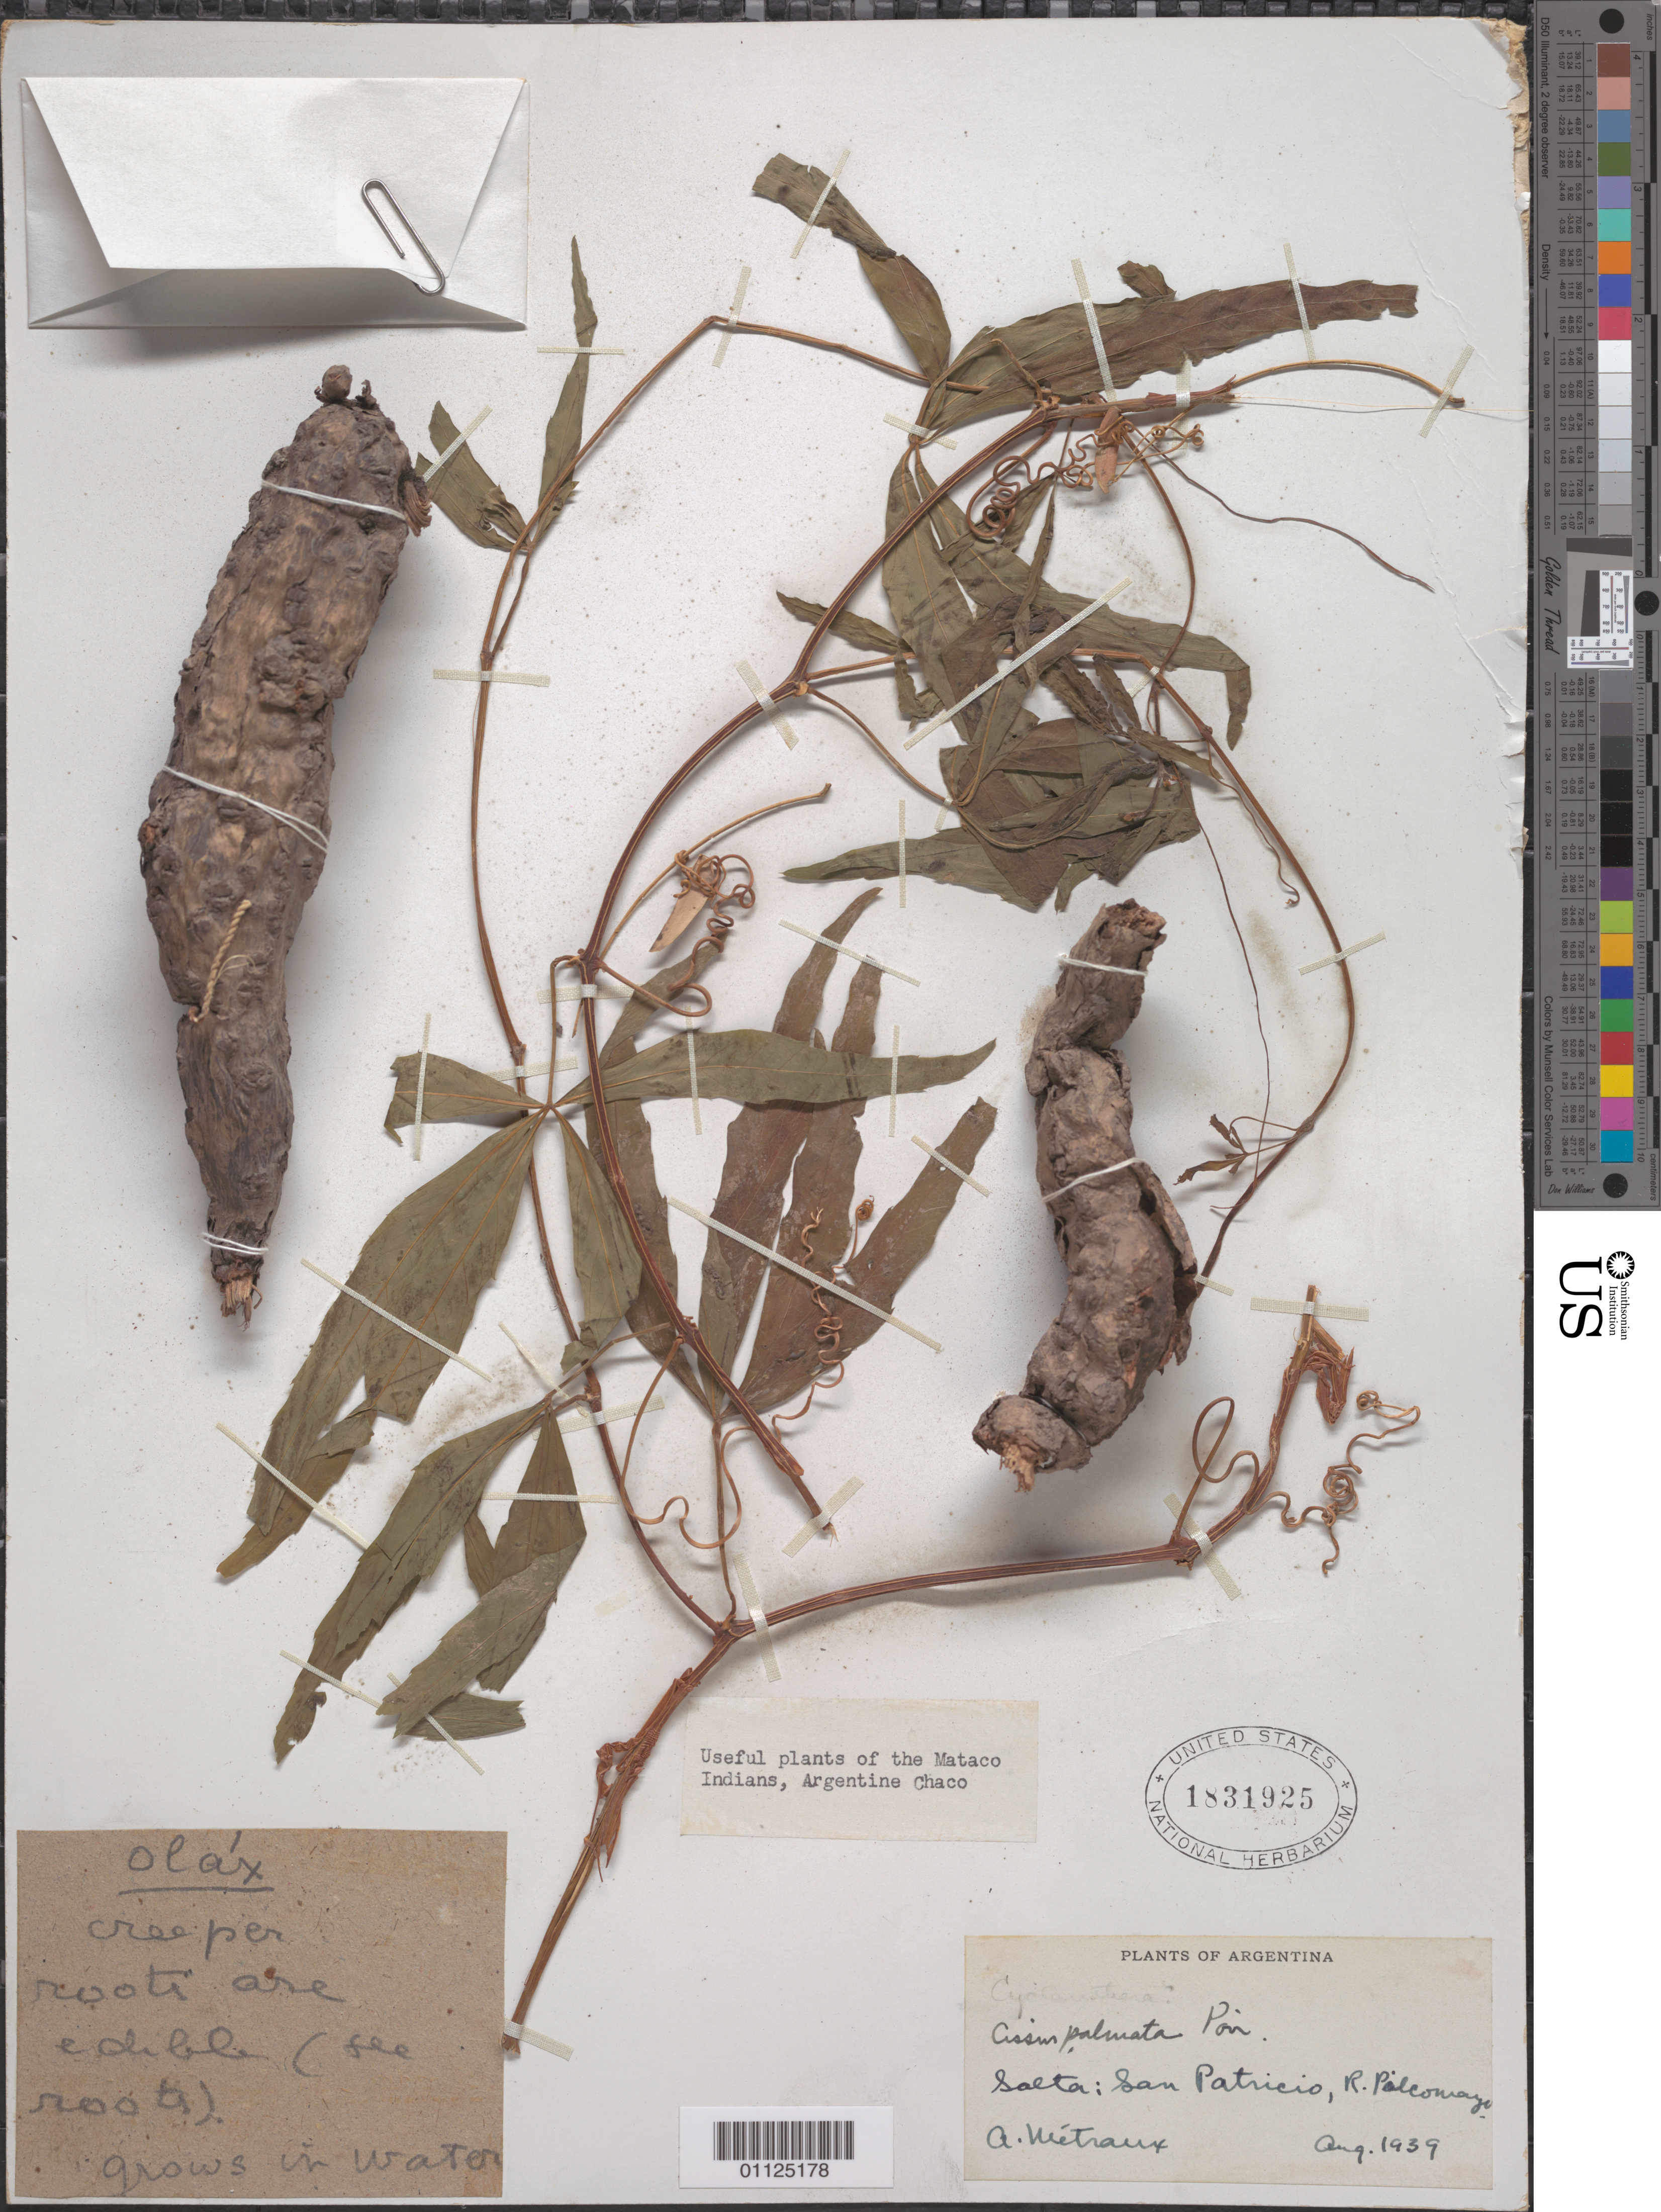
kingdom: Plantae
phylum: Tracheophyta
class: Magnoliopsida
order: Vitales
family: Vitaceae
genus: Cissus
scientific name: Cissus palmata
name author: Poir.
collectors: E. Metraux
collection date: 1939-08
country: Argentina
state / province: Salta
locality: San Patricio. R. Pilcomayo.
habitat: Grows in water.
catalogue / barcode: US 1831925